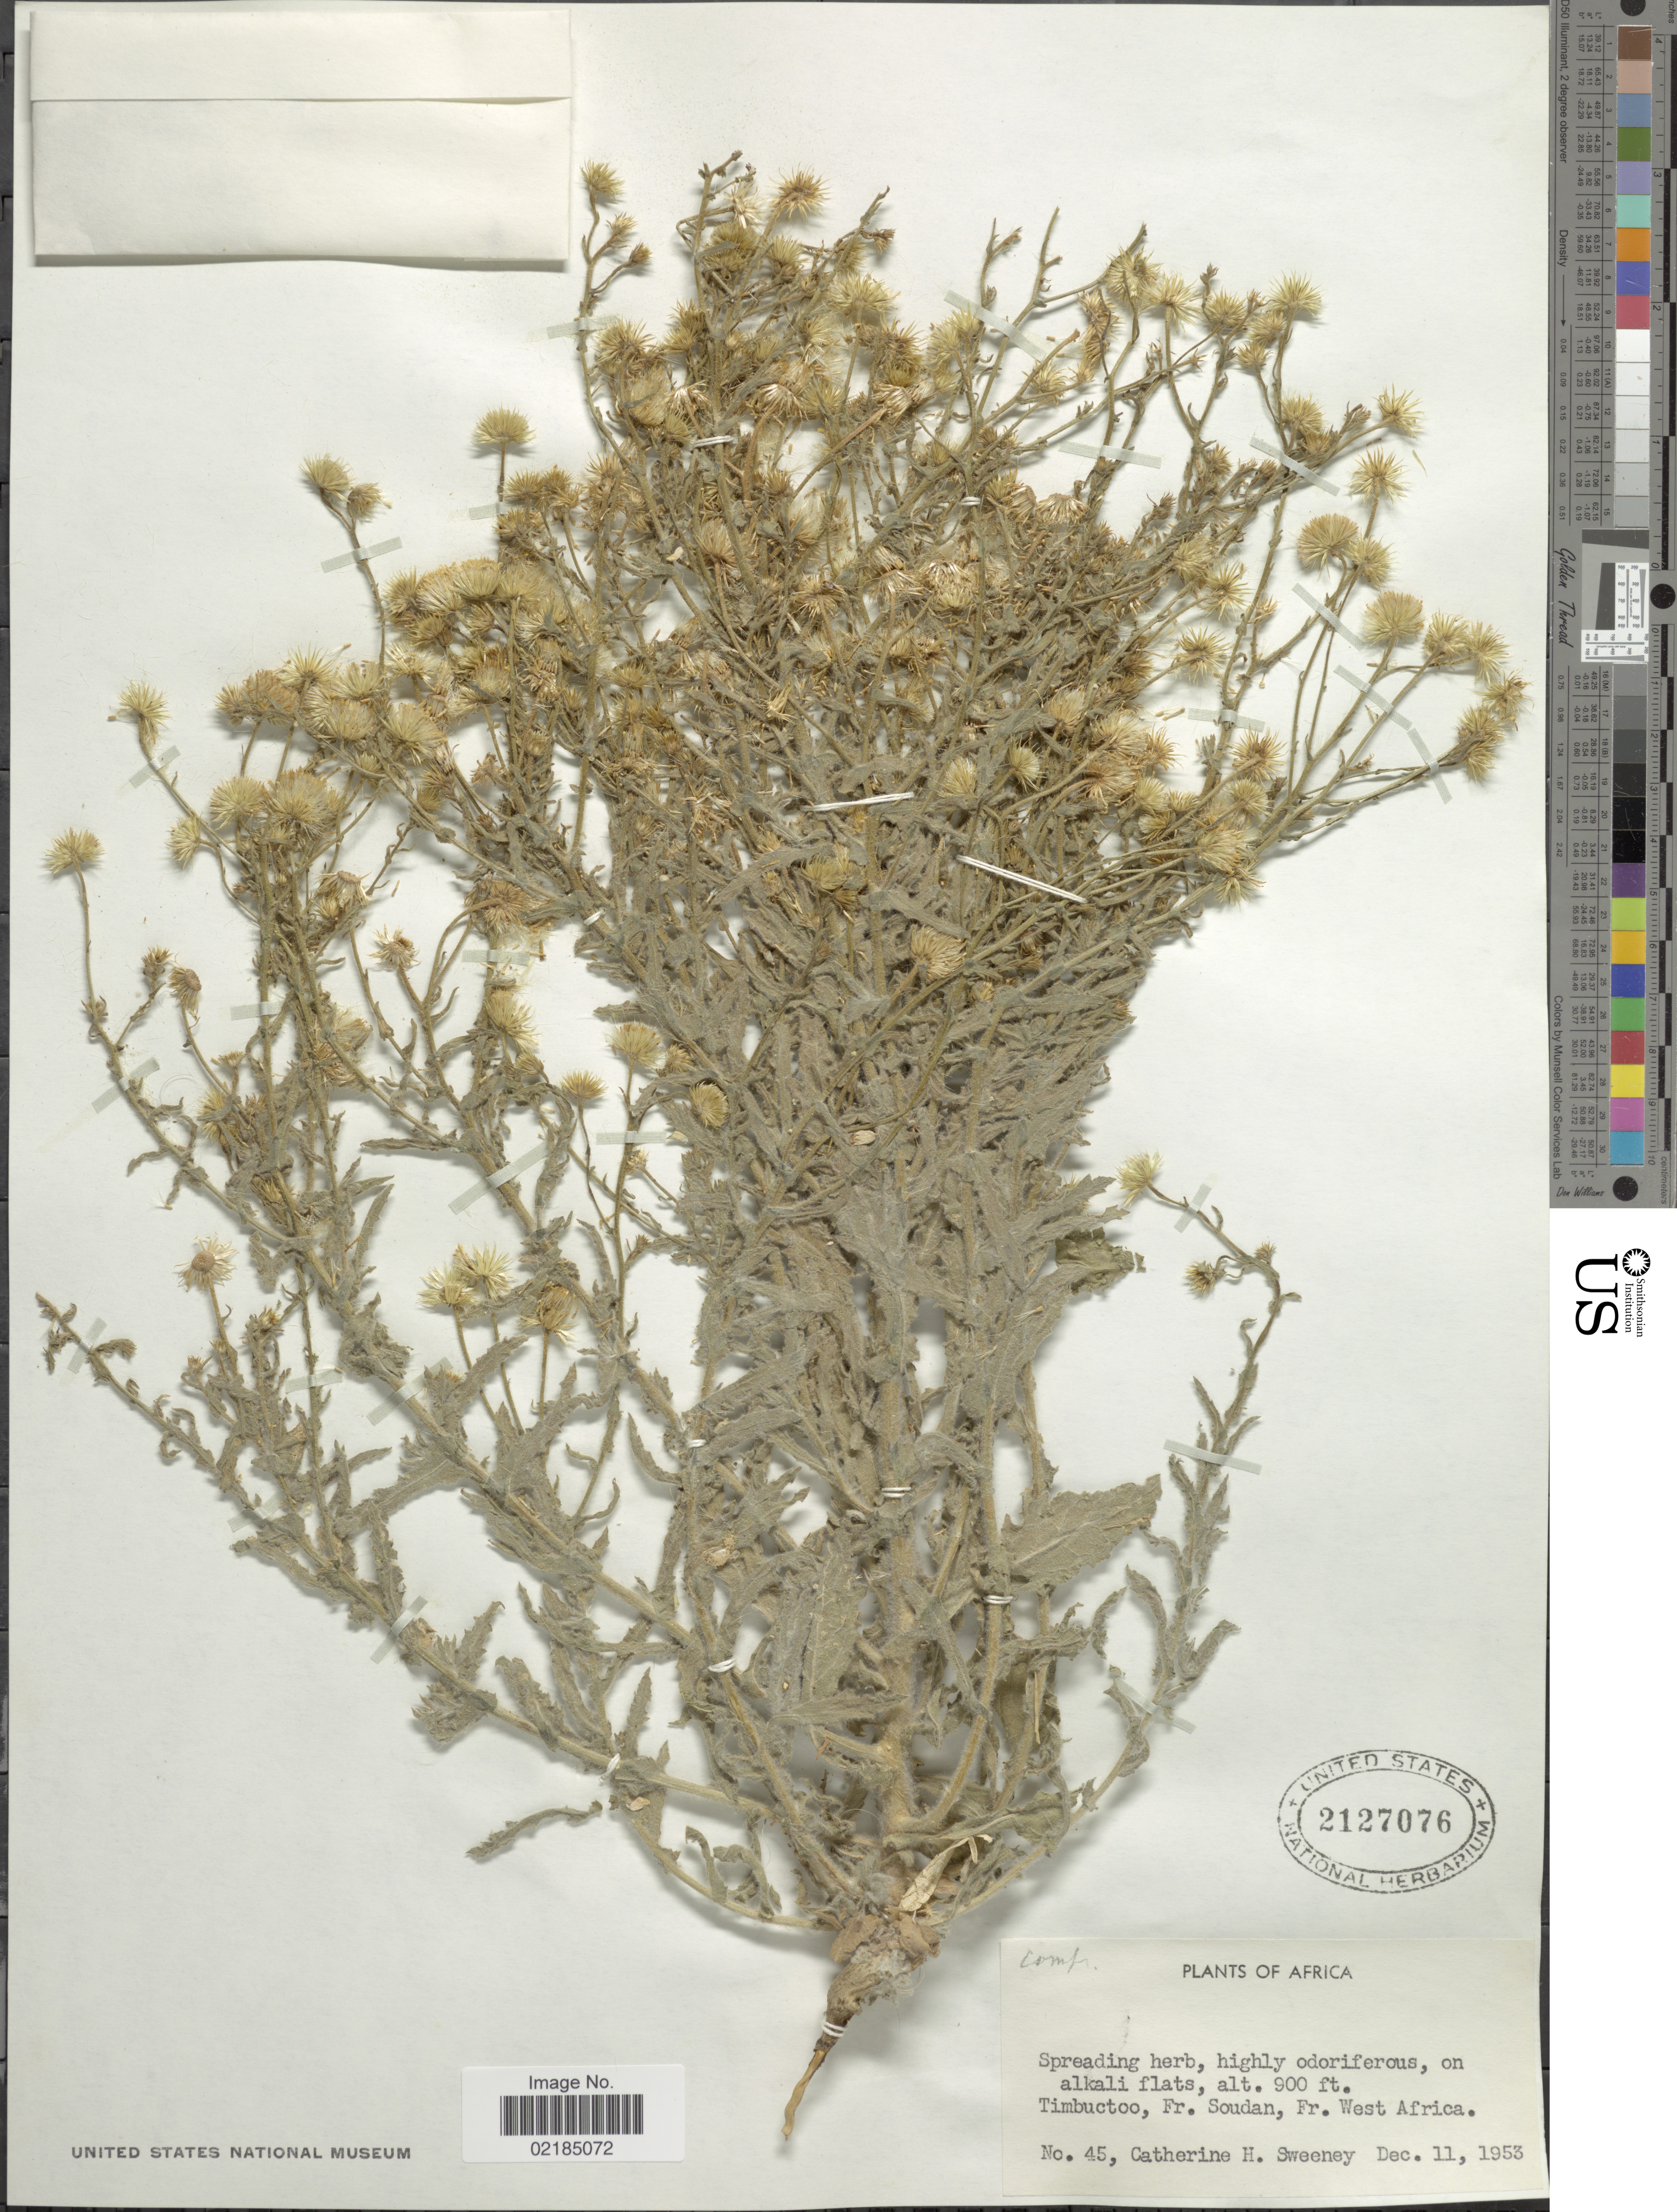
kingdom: Plantae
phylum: Tracheophyta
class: Magnoliopsida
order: Asterales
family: Asteraceae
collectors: C. Sweeney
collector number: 45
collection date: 1953-12-11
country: Mali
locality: Africa. Timbuctoo, Fr. Soudan, Fr. West Africa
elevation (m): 274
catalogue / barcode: US 2127076